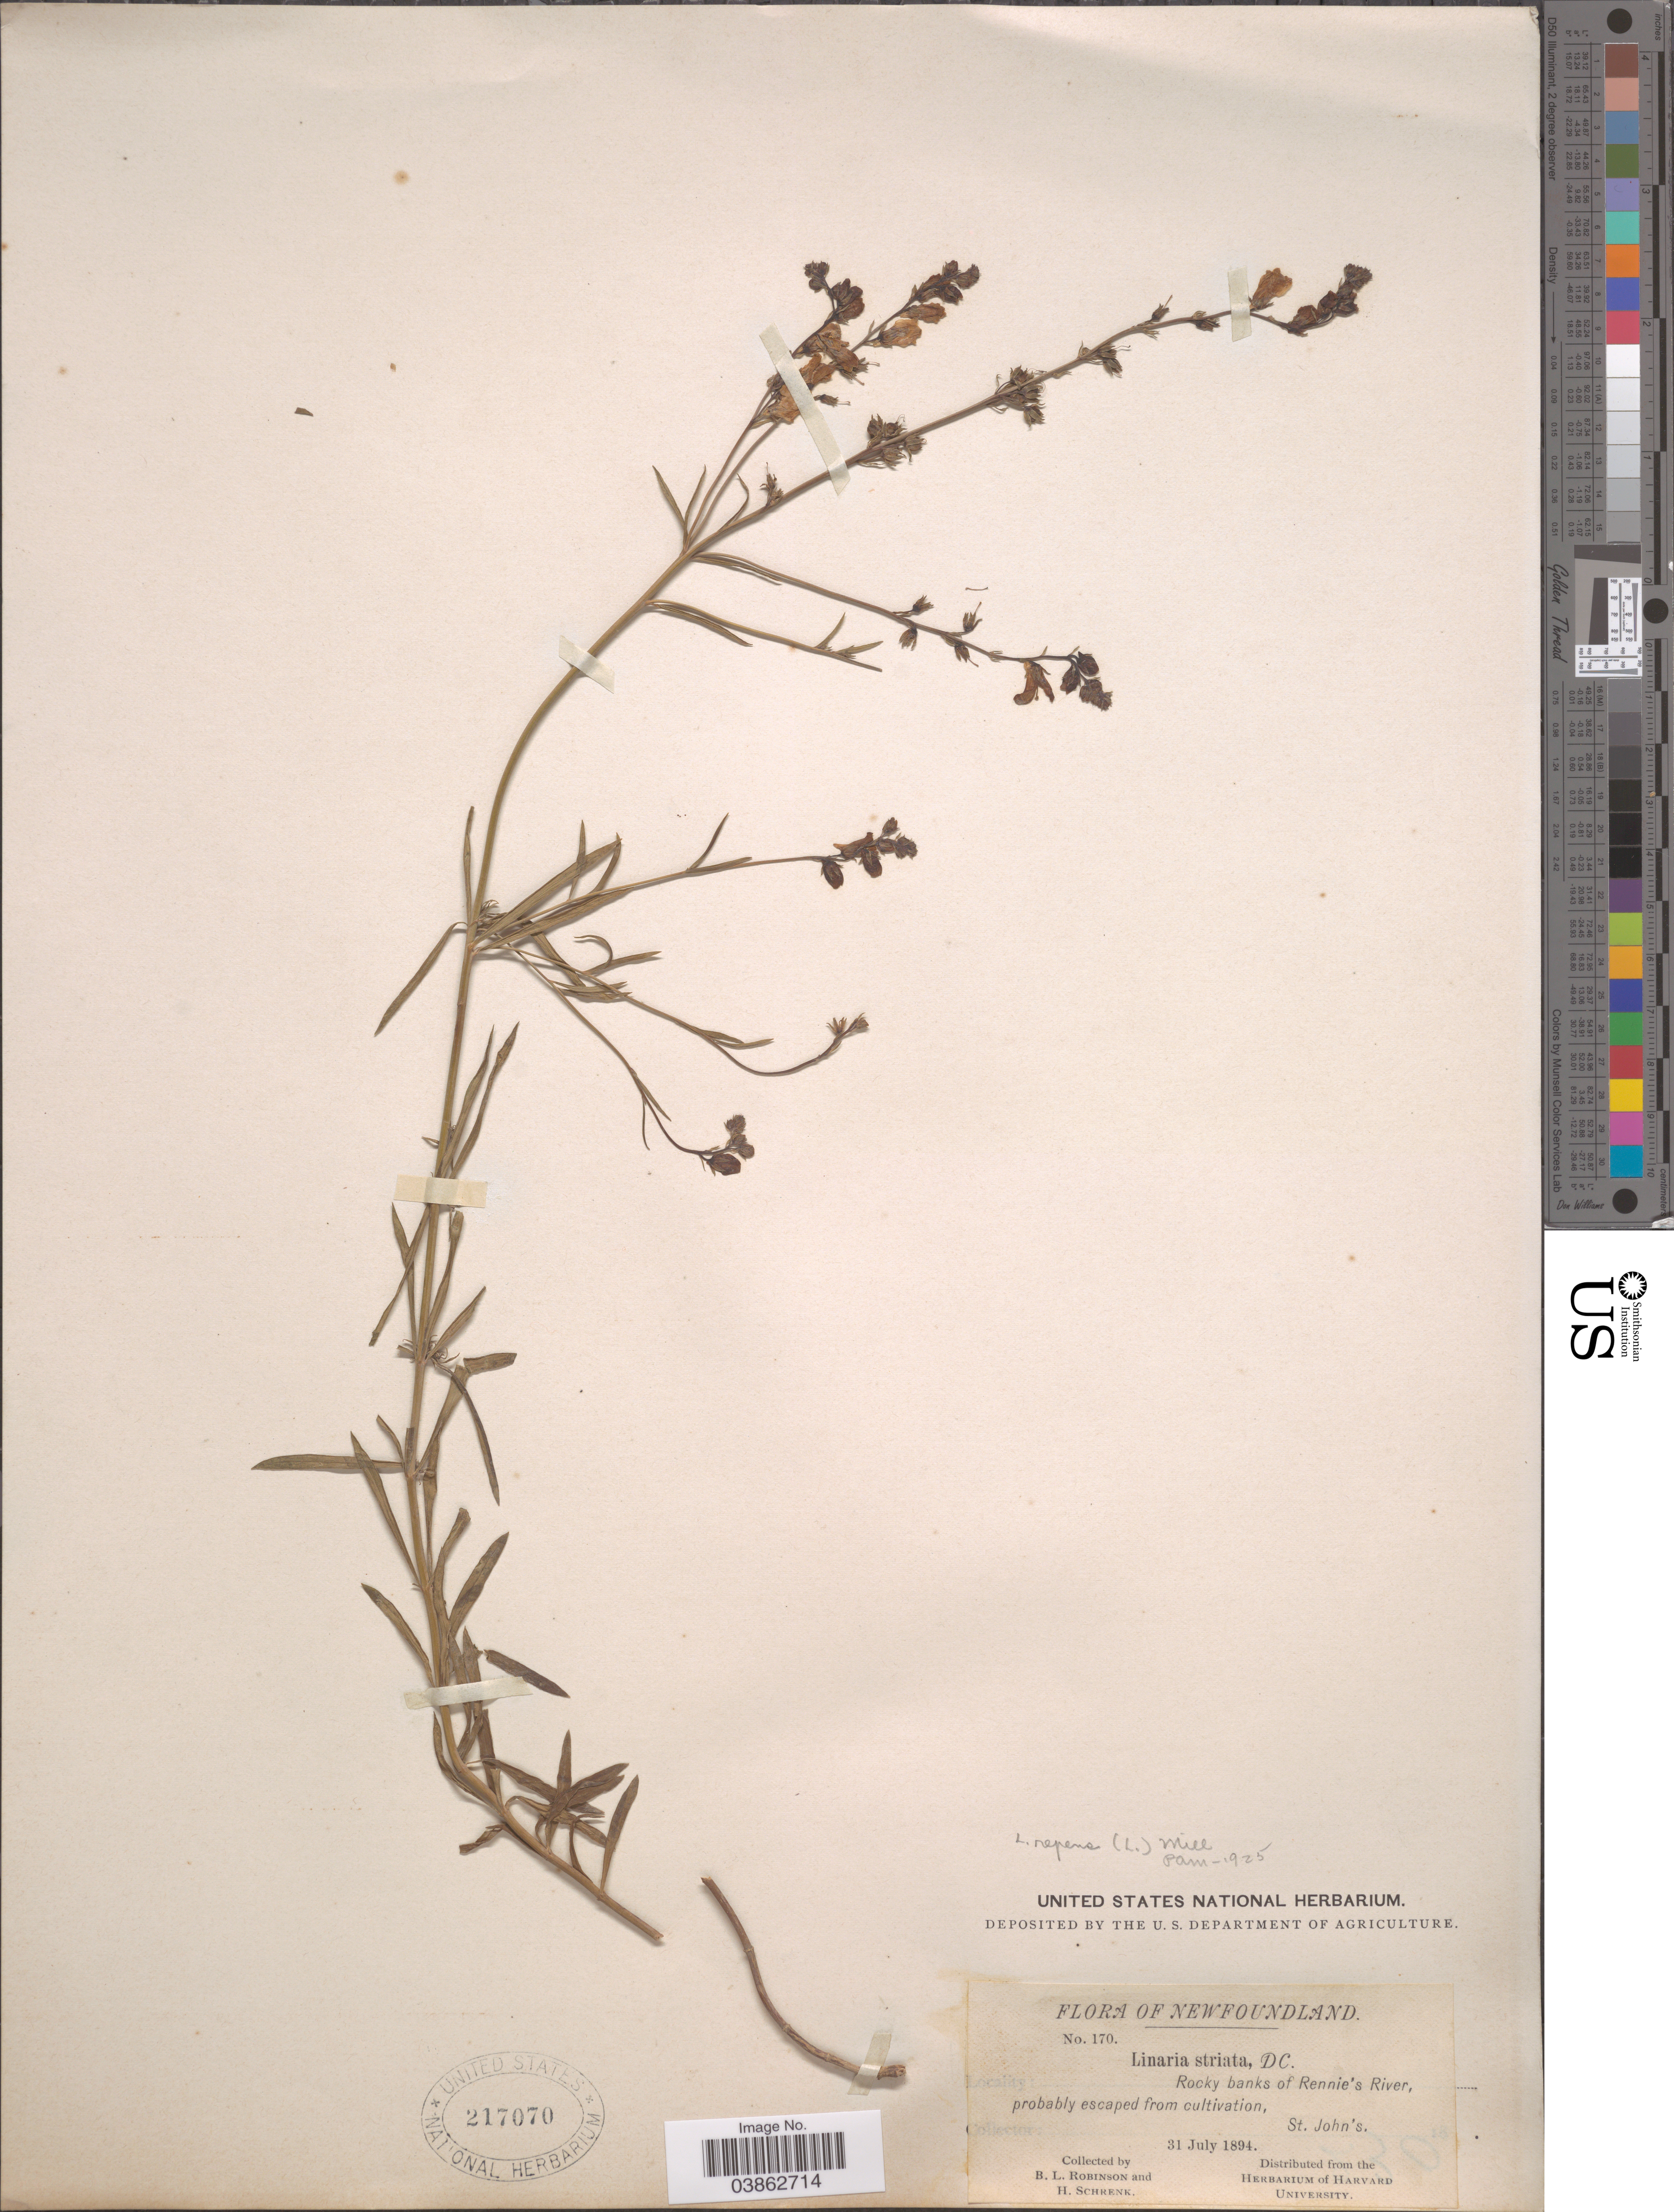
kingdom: Plantae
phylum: Tracheophyta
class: Magnoliopsida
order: Lamiales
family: Plantaginaceae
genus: Linaria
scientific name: Linaria striata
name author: (Lam.) DC.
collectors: B. L. Robinson & H. Schrenk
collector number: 170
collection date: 1894-07-31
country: Canada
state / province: Newfoundland and Labrador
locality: Rocky banks of Rennie's River, probably escaped from cultivation, St. John's.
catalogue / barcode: US 217070